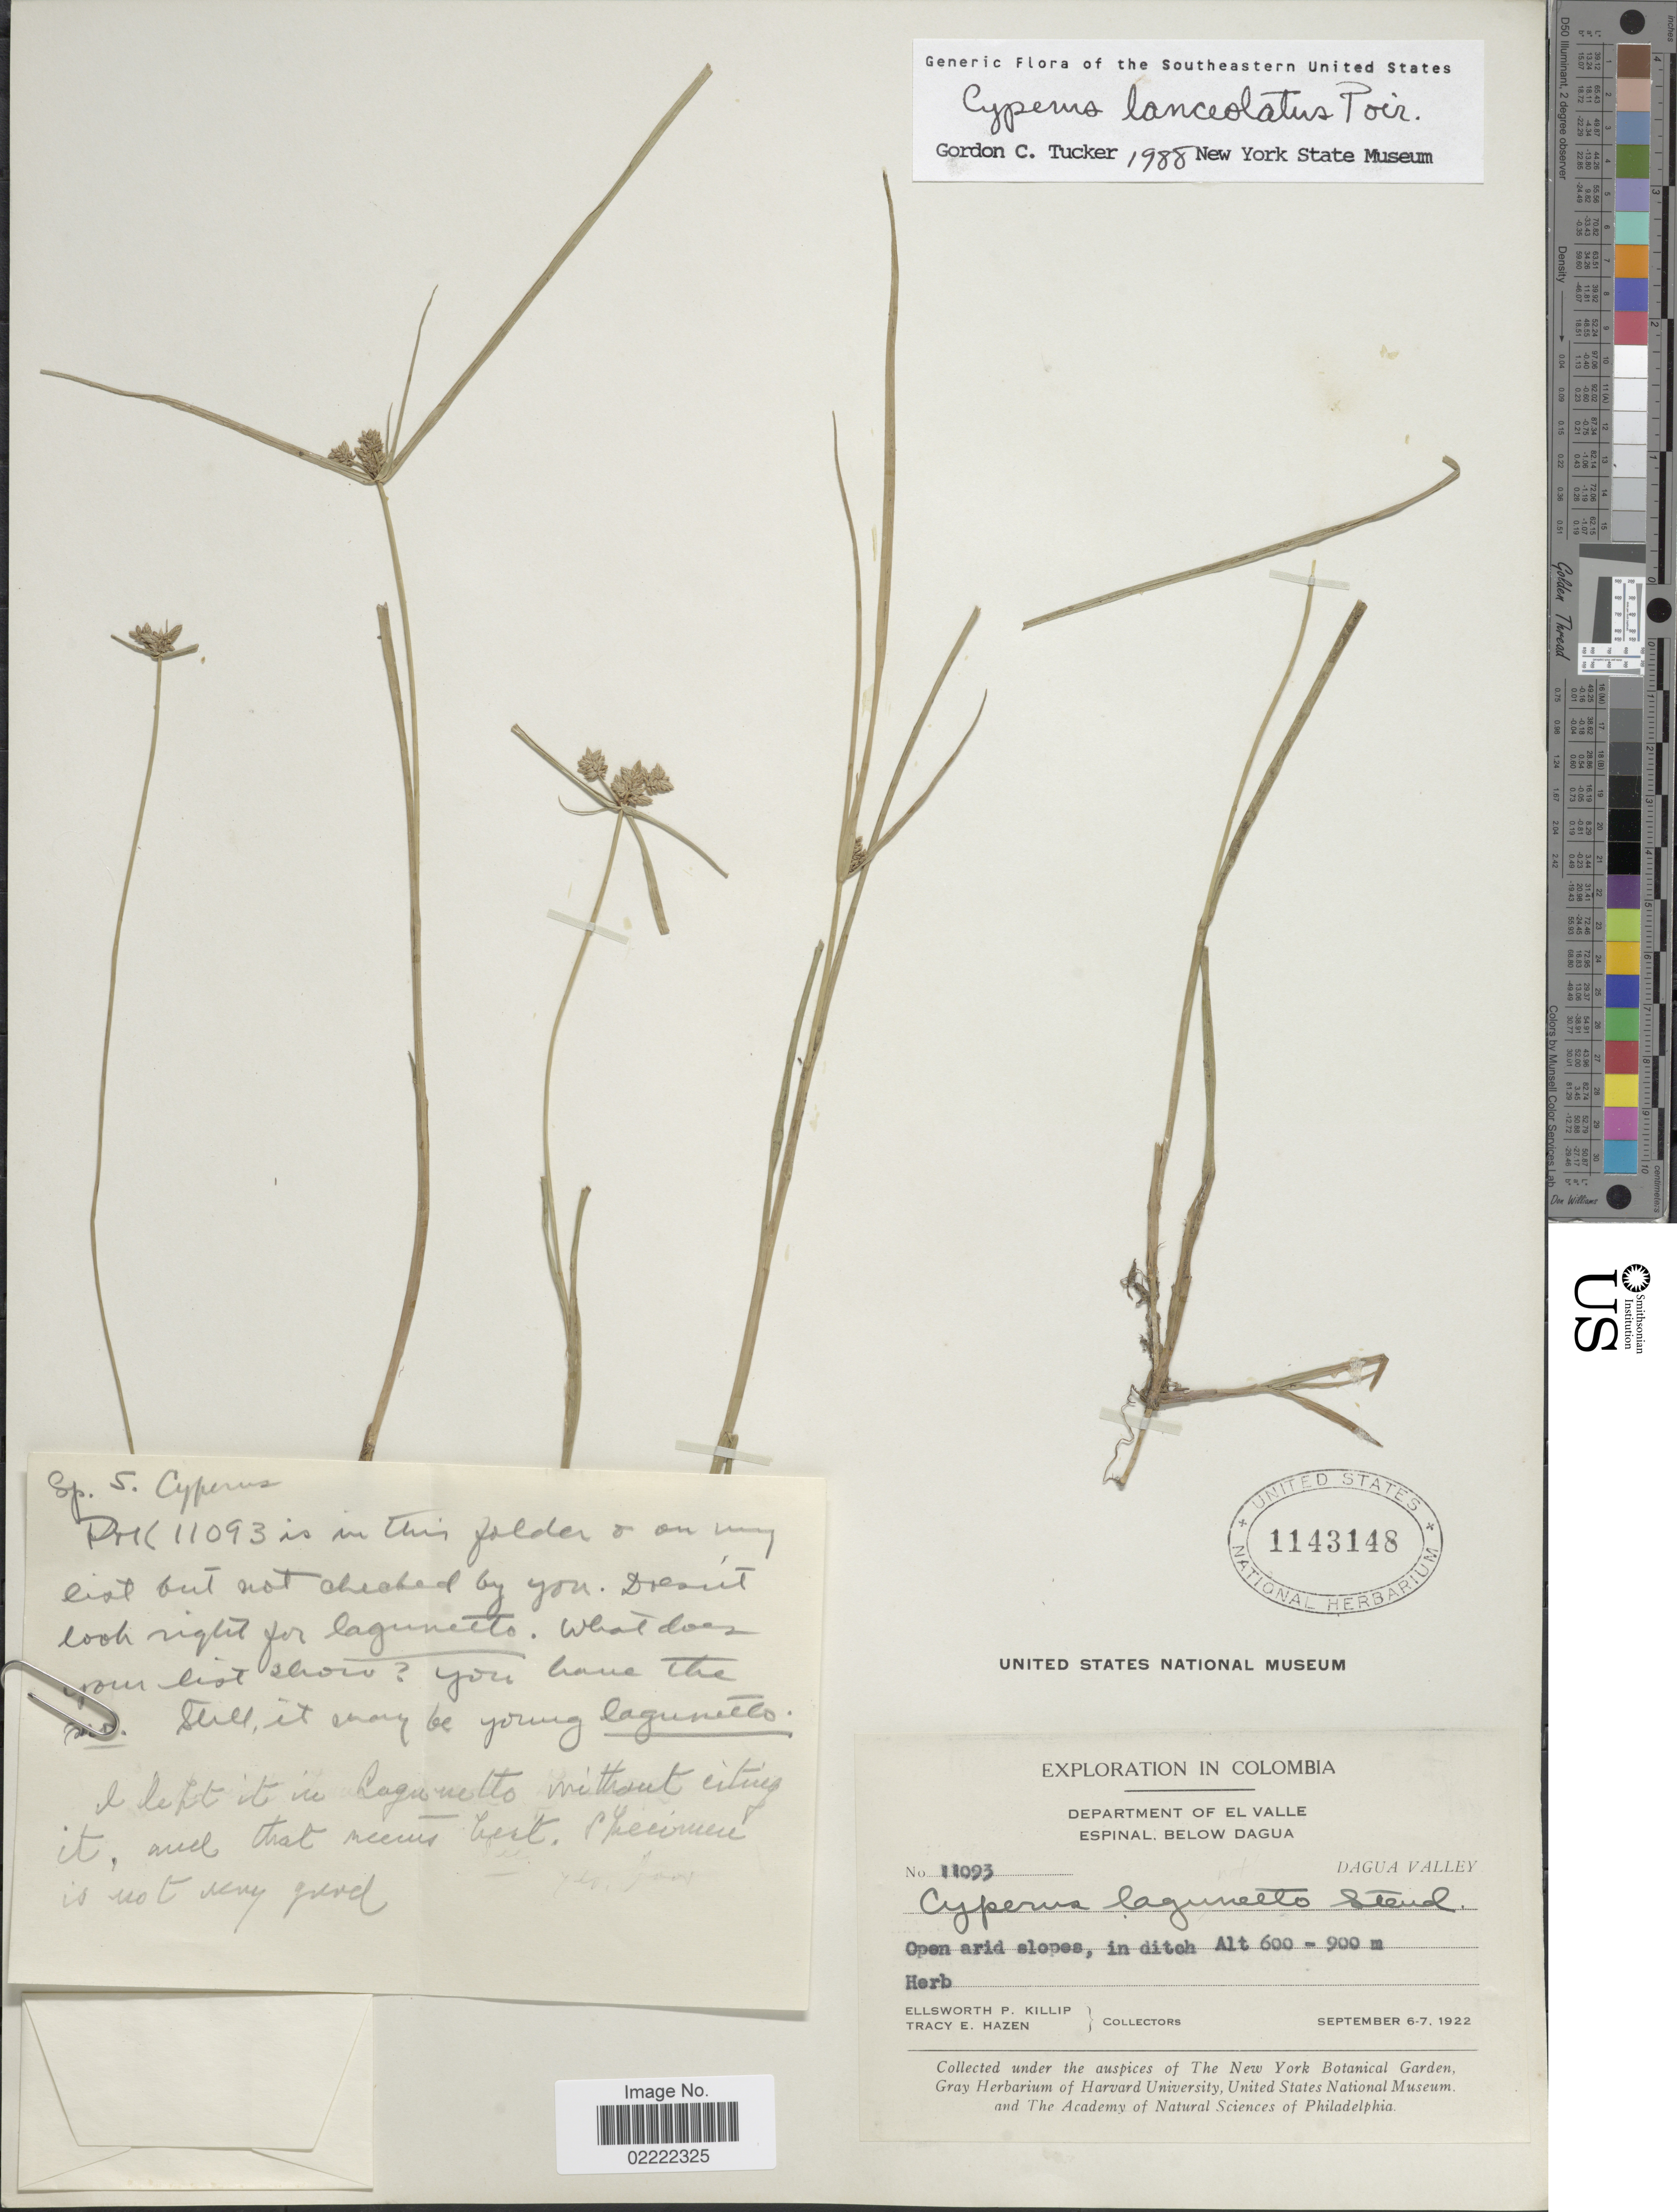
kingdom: Plantae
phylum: Tracheophyta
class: Liliopsida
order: Poales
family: Cyperaceae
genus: Cyperus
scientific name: Cyperus lanceolatus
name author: Poir.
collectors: E. P. Killip & T. E. Hazen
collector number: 11093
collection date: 1922-09-06/1922-09-07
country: Colombia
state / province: Valle del Cauca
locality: Department of El Valle. Espinal, below Dagua. Dagua Valley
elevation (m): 600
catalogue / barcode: US 1143148